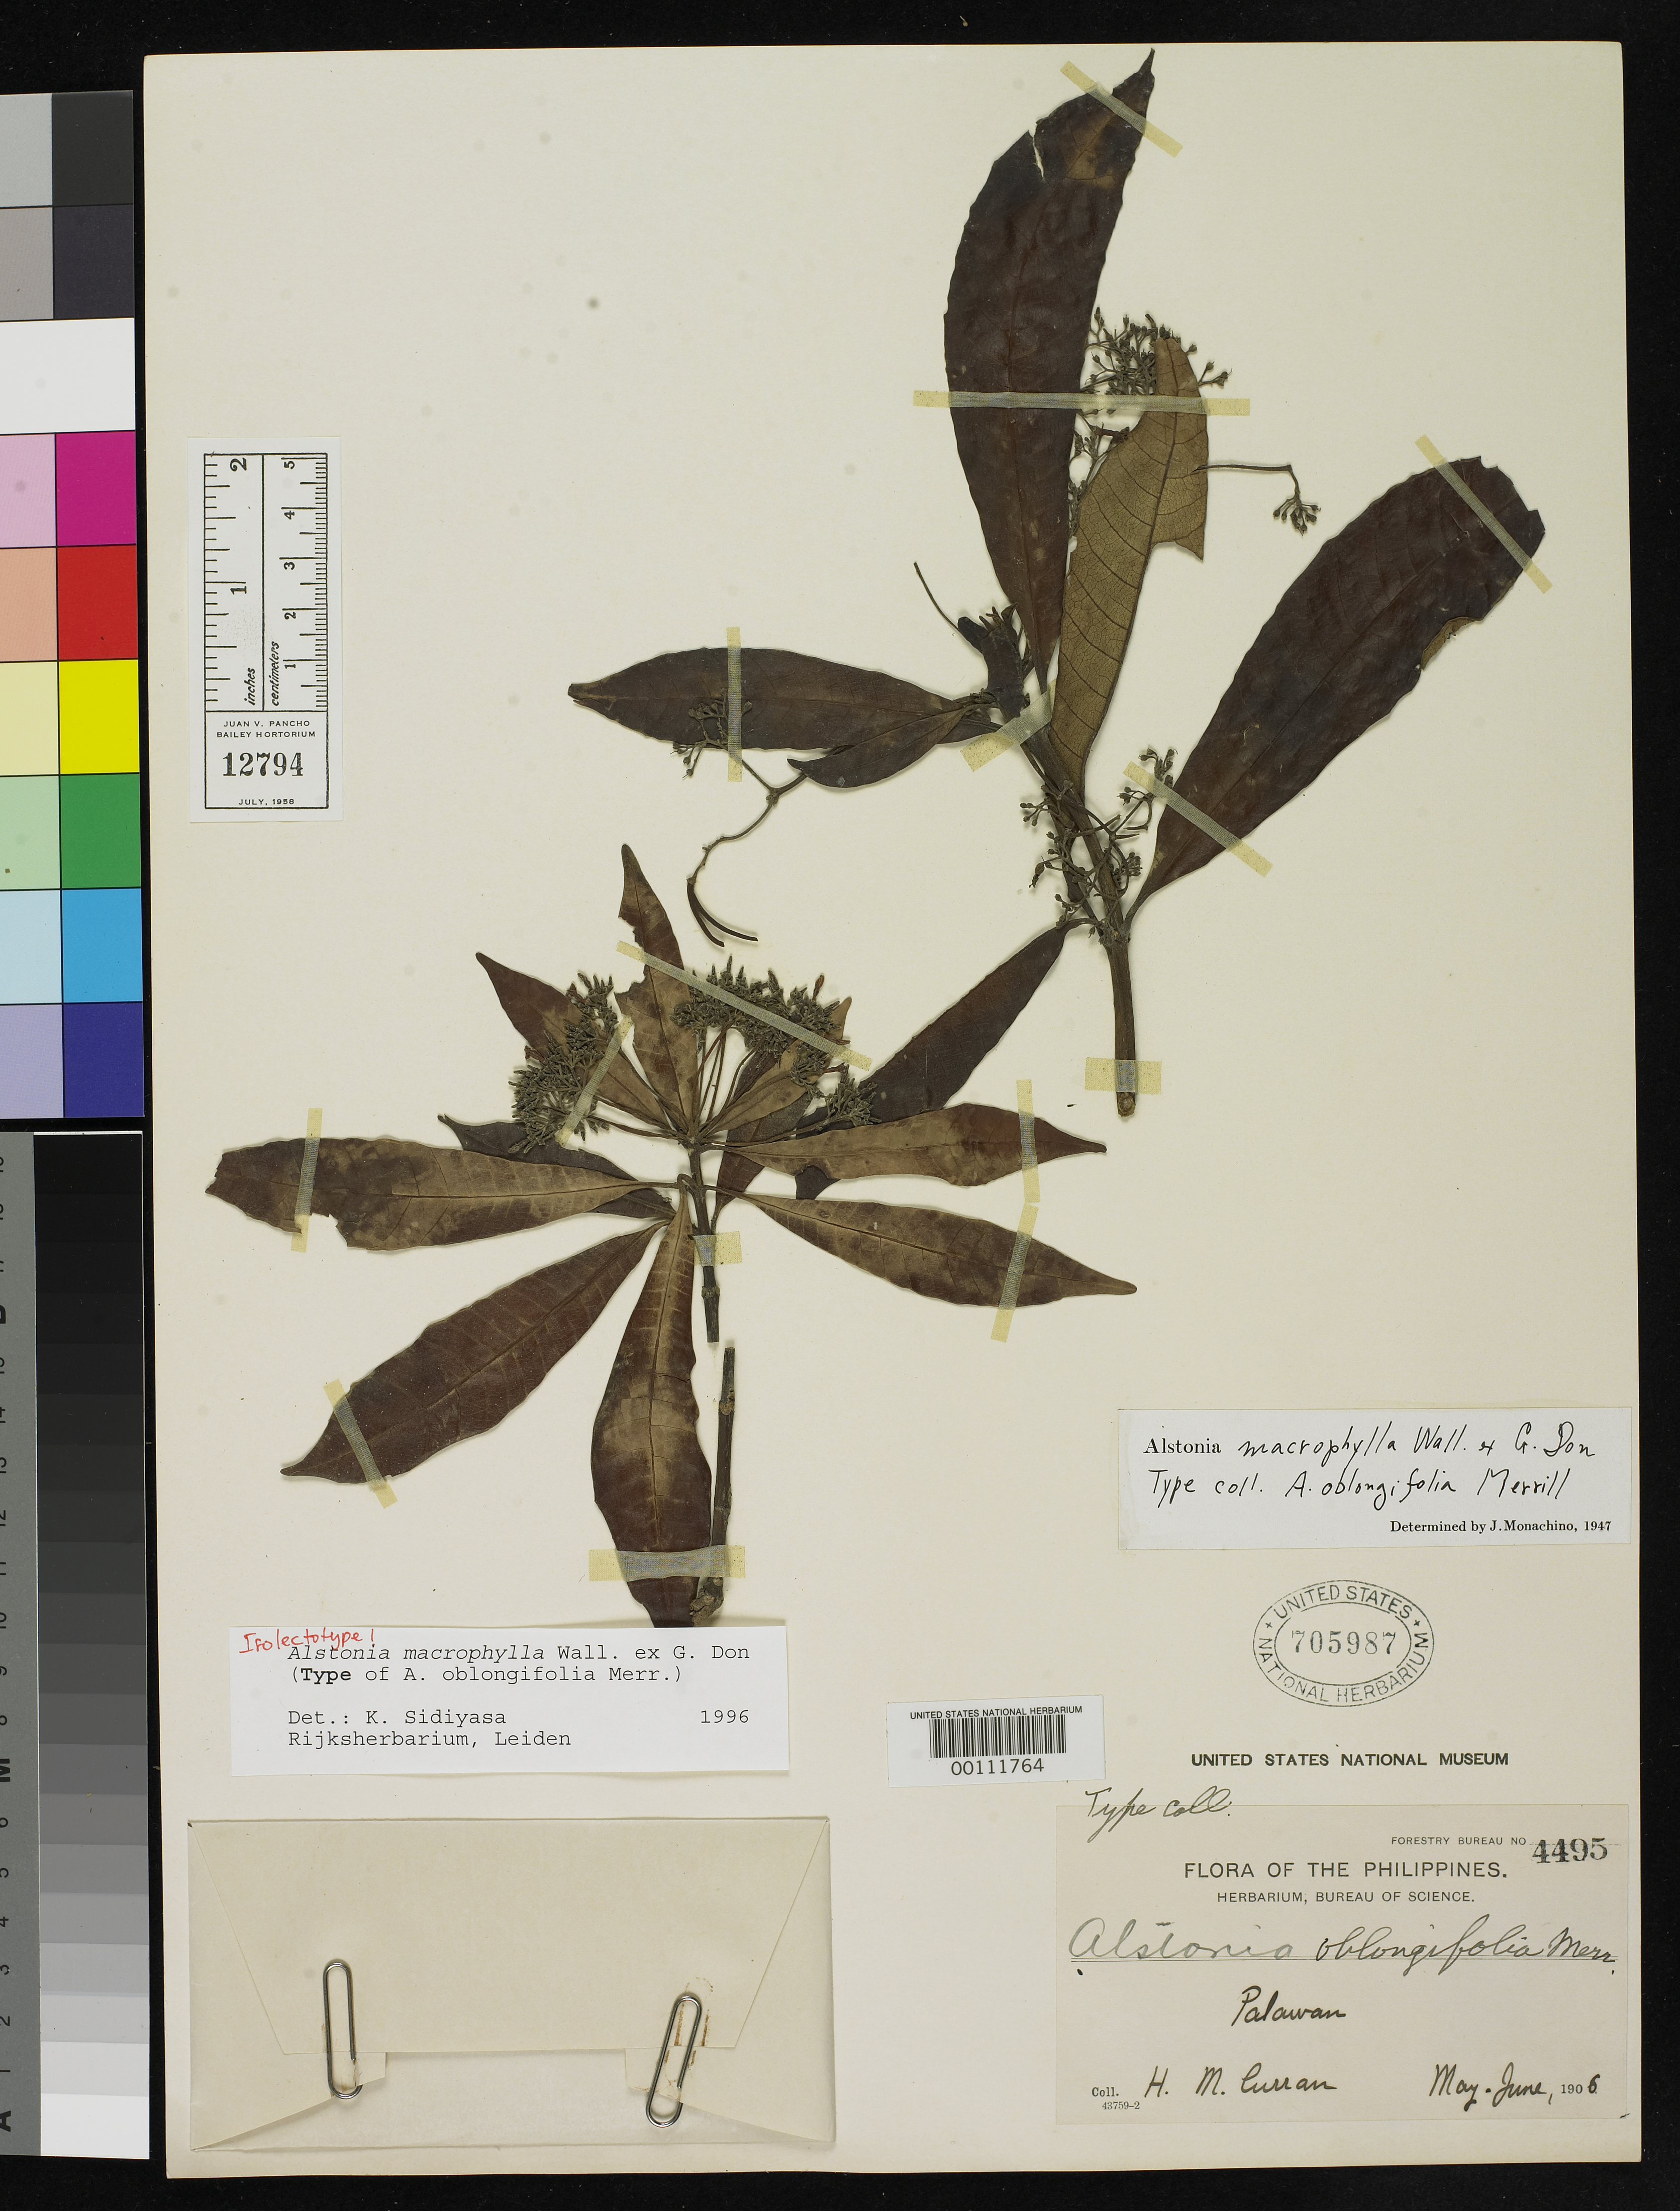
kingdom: Plantae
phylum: Tracheophyta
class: Magnoliopsida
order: Gentianales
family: Apocynaceae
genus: Alstonia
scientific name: Alstonia oblongifolia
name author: Merr.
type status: Isolectotype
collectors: H. M. Curran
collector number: For. Bur. 4495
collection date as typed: May 1906 to -- Jun 1906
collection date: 1906-05/1906-06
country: Philippines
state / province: Mimaropa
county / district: Palawan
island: Palawan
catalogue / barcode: US 705987